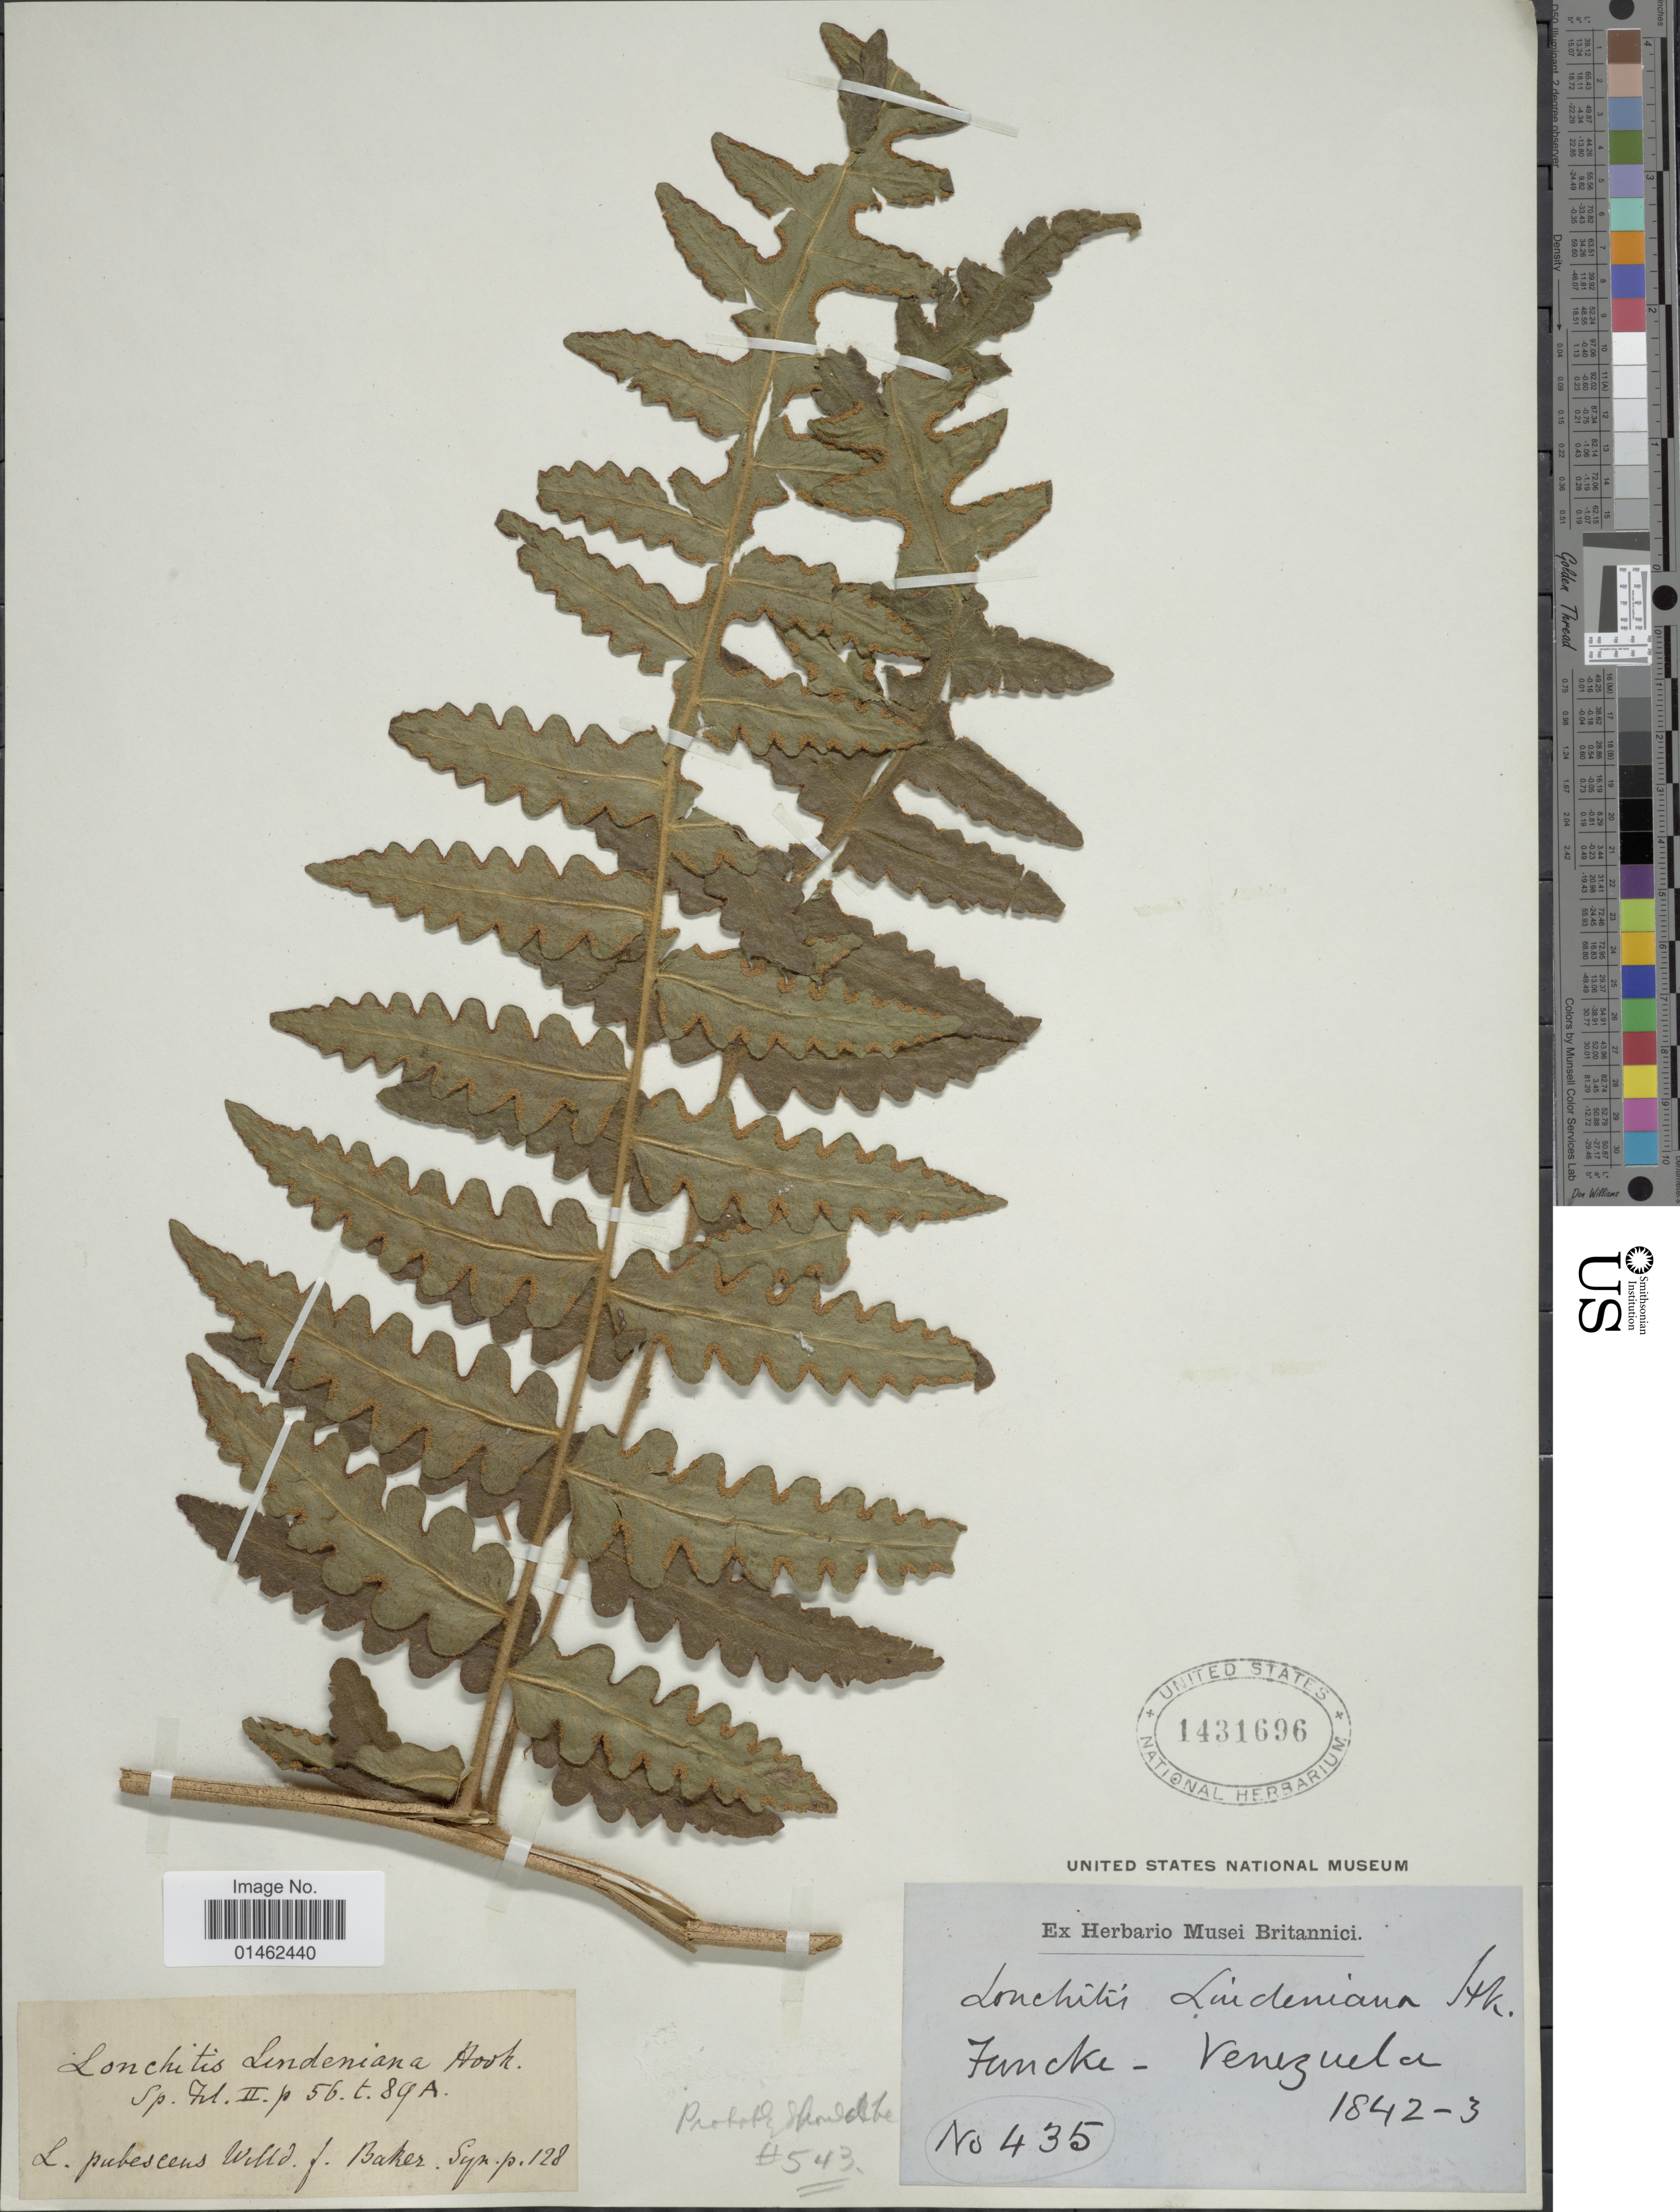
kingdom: Plantae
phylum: Tracheophyta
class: Polypodiopsida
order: Polypodiales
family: Dennstaedtiaceae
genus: Blotiella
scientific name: Blotiella lindeniana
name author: (Hook.) R.M. Tryon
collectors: -. Funck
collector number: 435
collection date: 1842/1843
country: Venezuela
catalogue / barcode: US 1431696